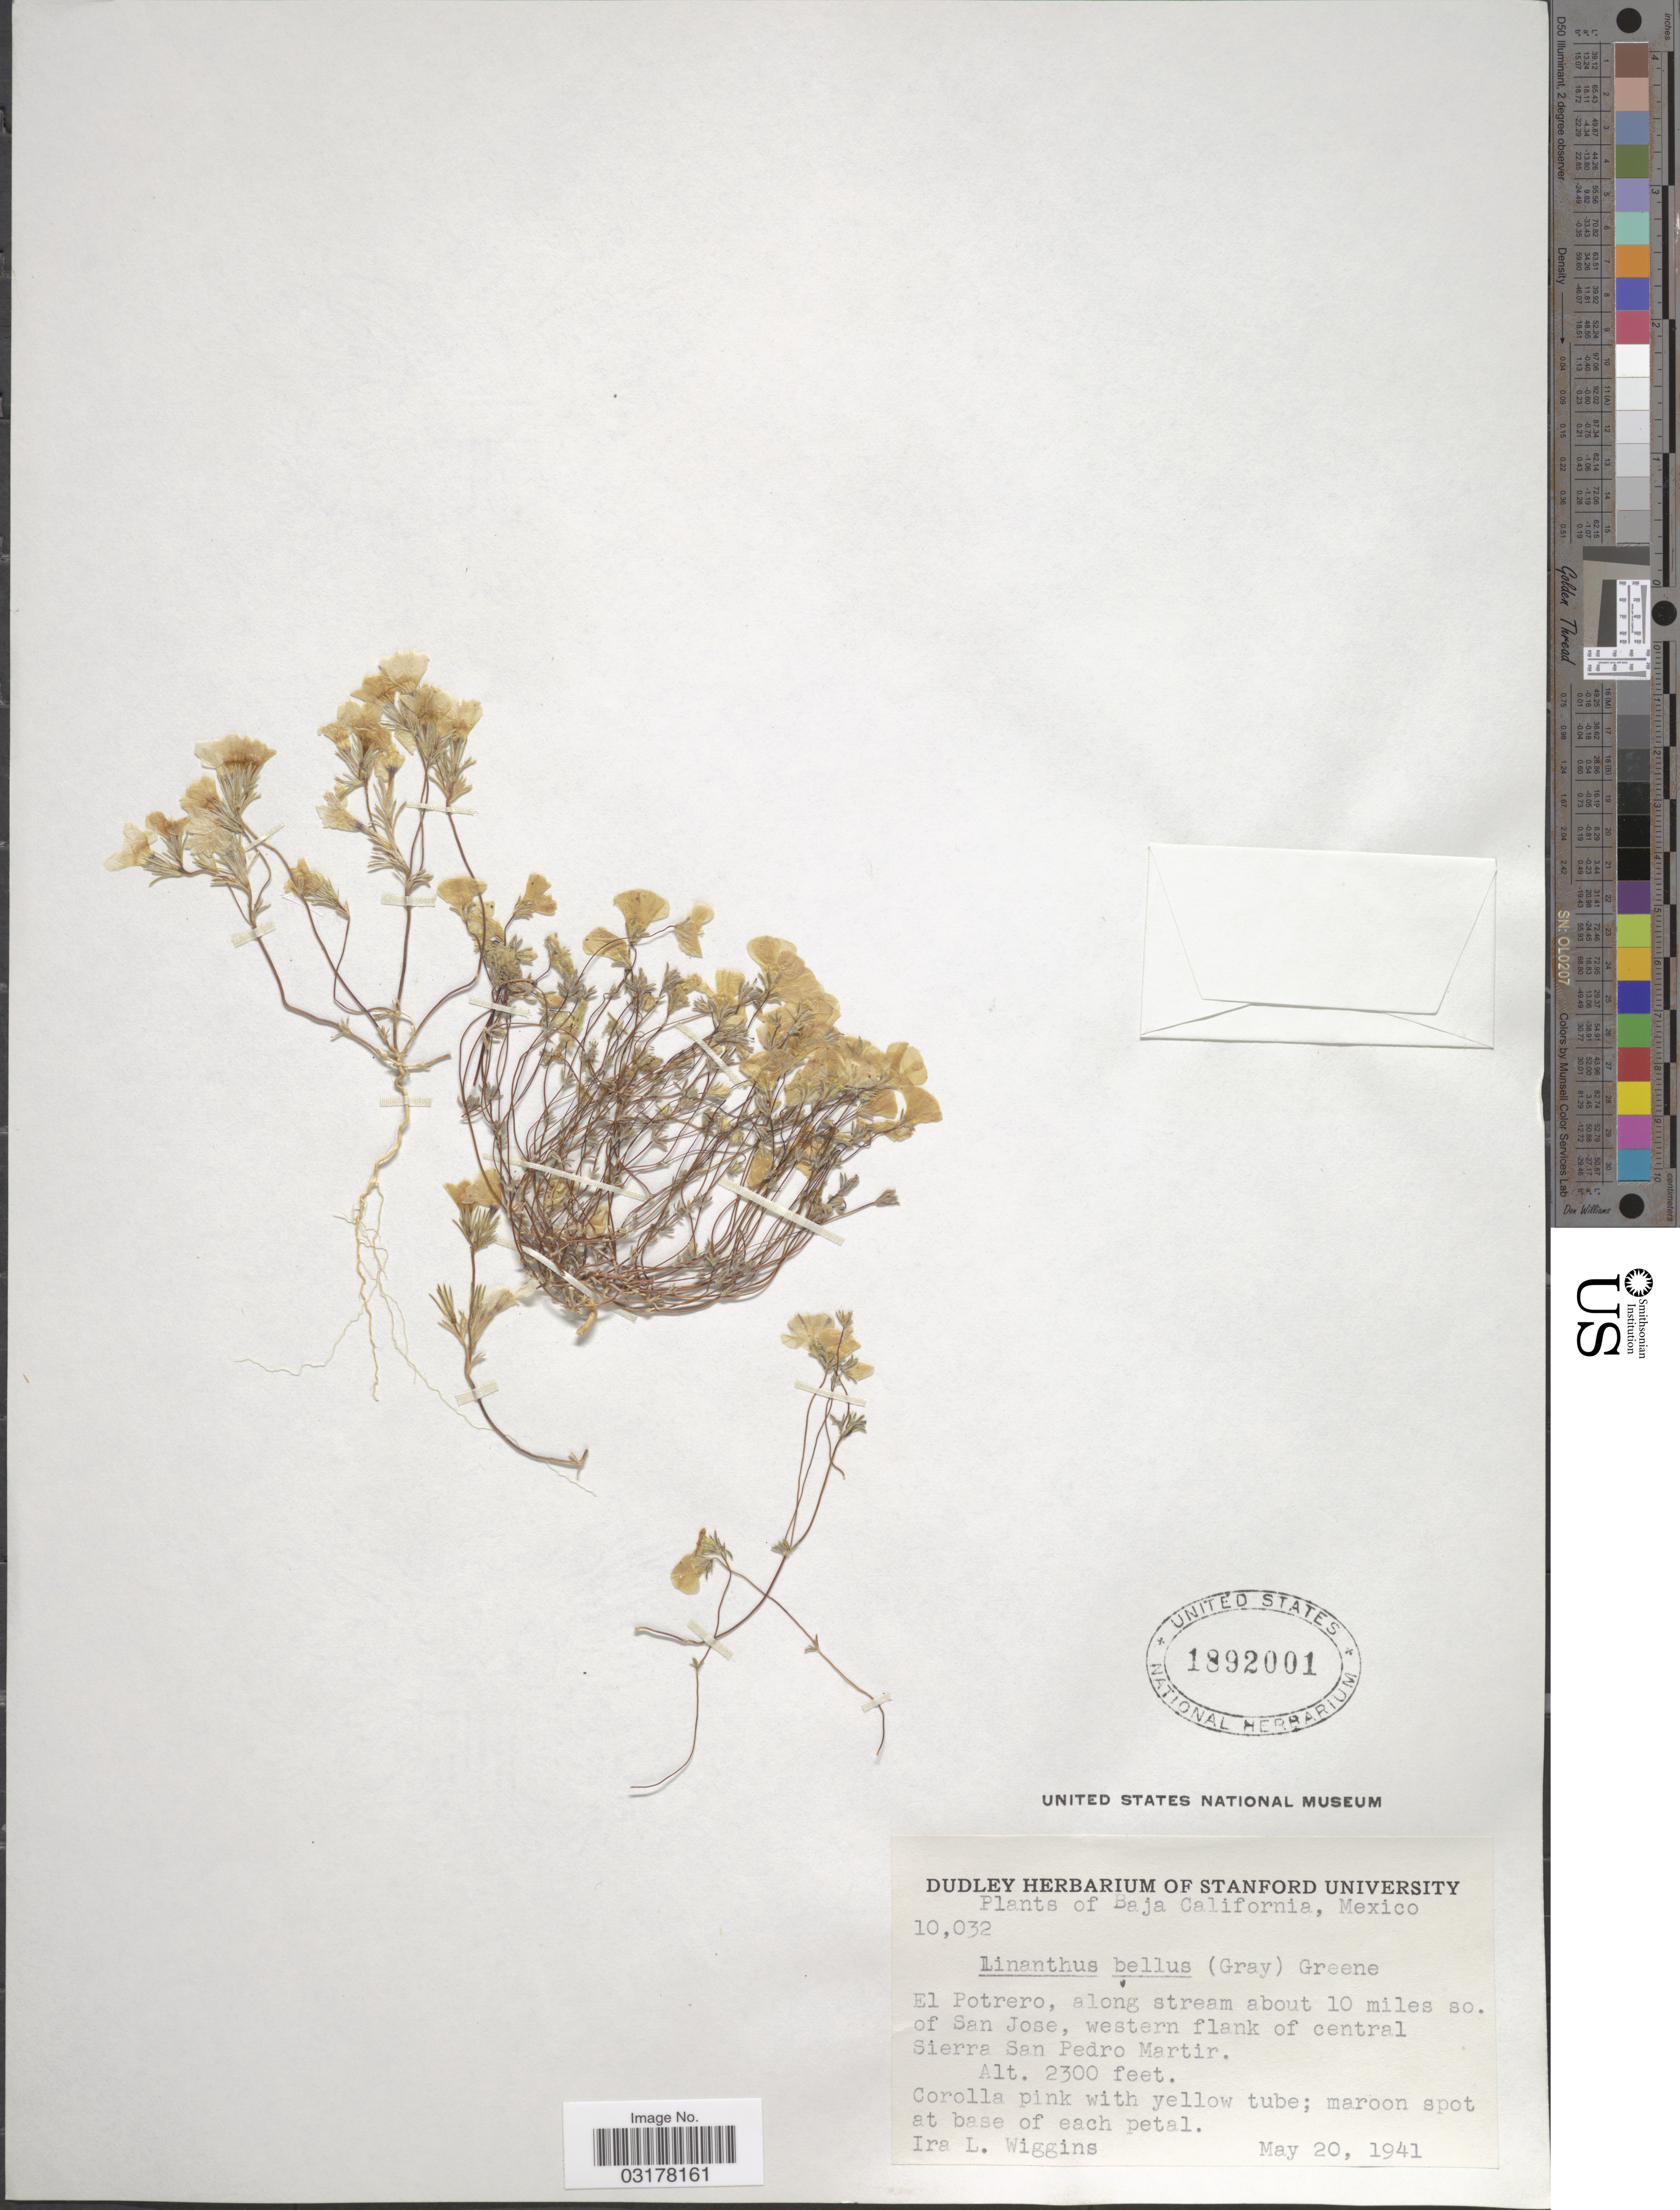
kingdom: Plantae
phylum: Tracheophyta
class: Magnoliopsida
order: Ericales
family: Polemoniaceae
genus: Linanthus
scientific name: Linanthus bellus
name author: (A. Gray) S.W. Greene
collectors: I. L. Wiggins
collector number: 10032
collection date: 1941-05-20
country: Mexico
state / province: Baja California Norte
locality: El Potrero, along stream about 10 miles so. of San Jose, western flank of central Sierra San Pedro Martir.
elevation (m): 701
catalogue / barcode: US 1892001